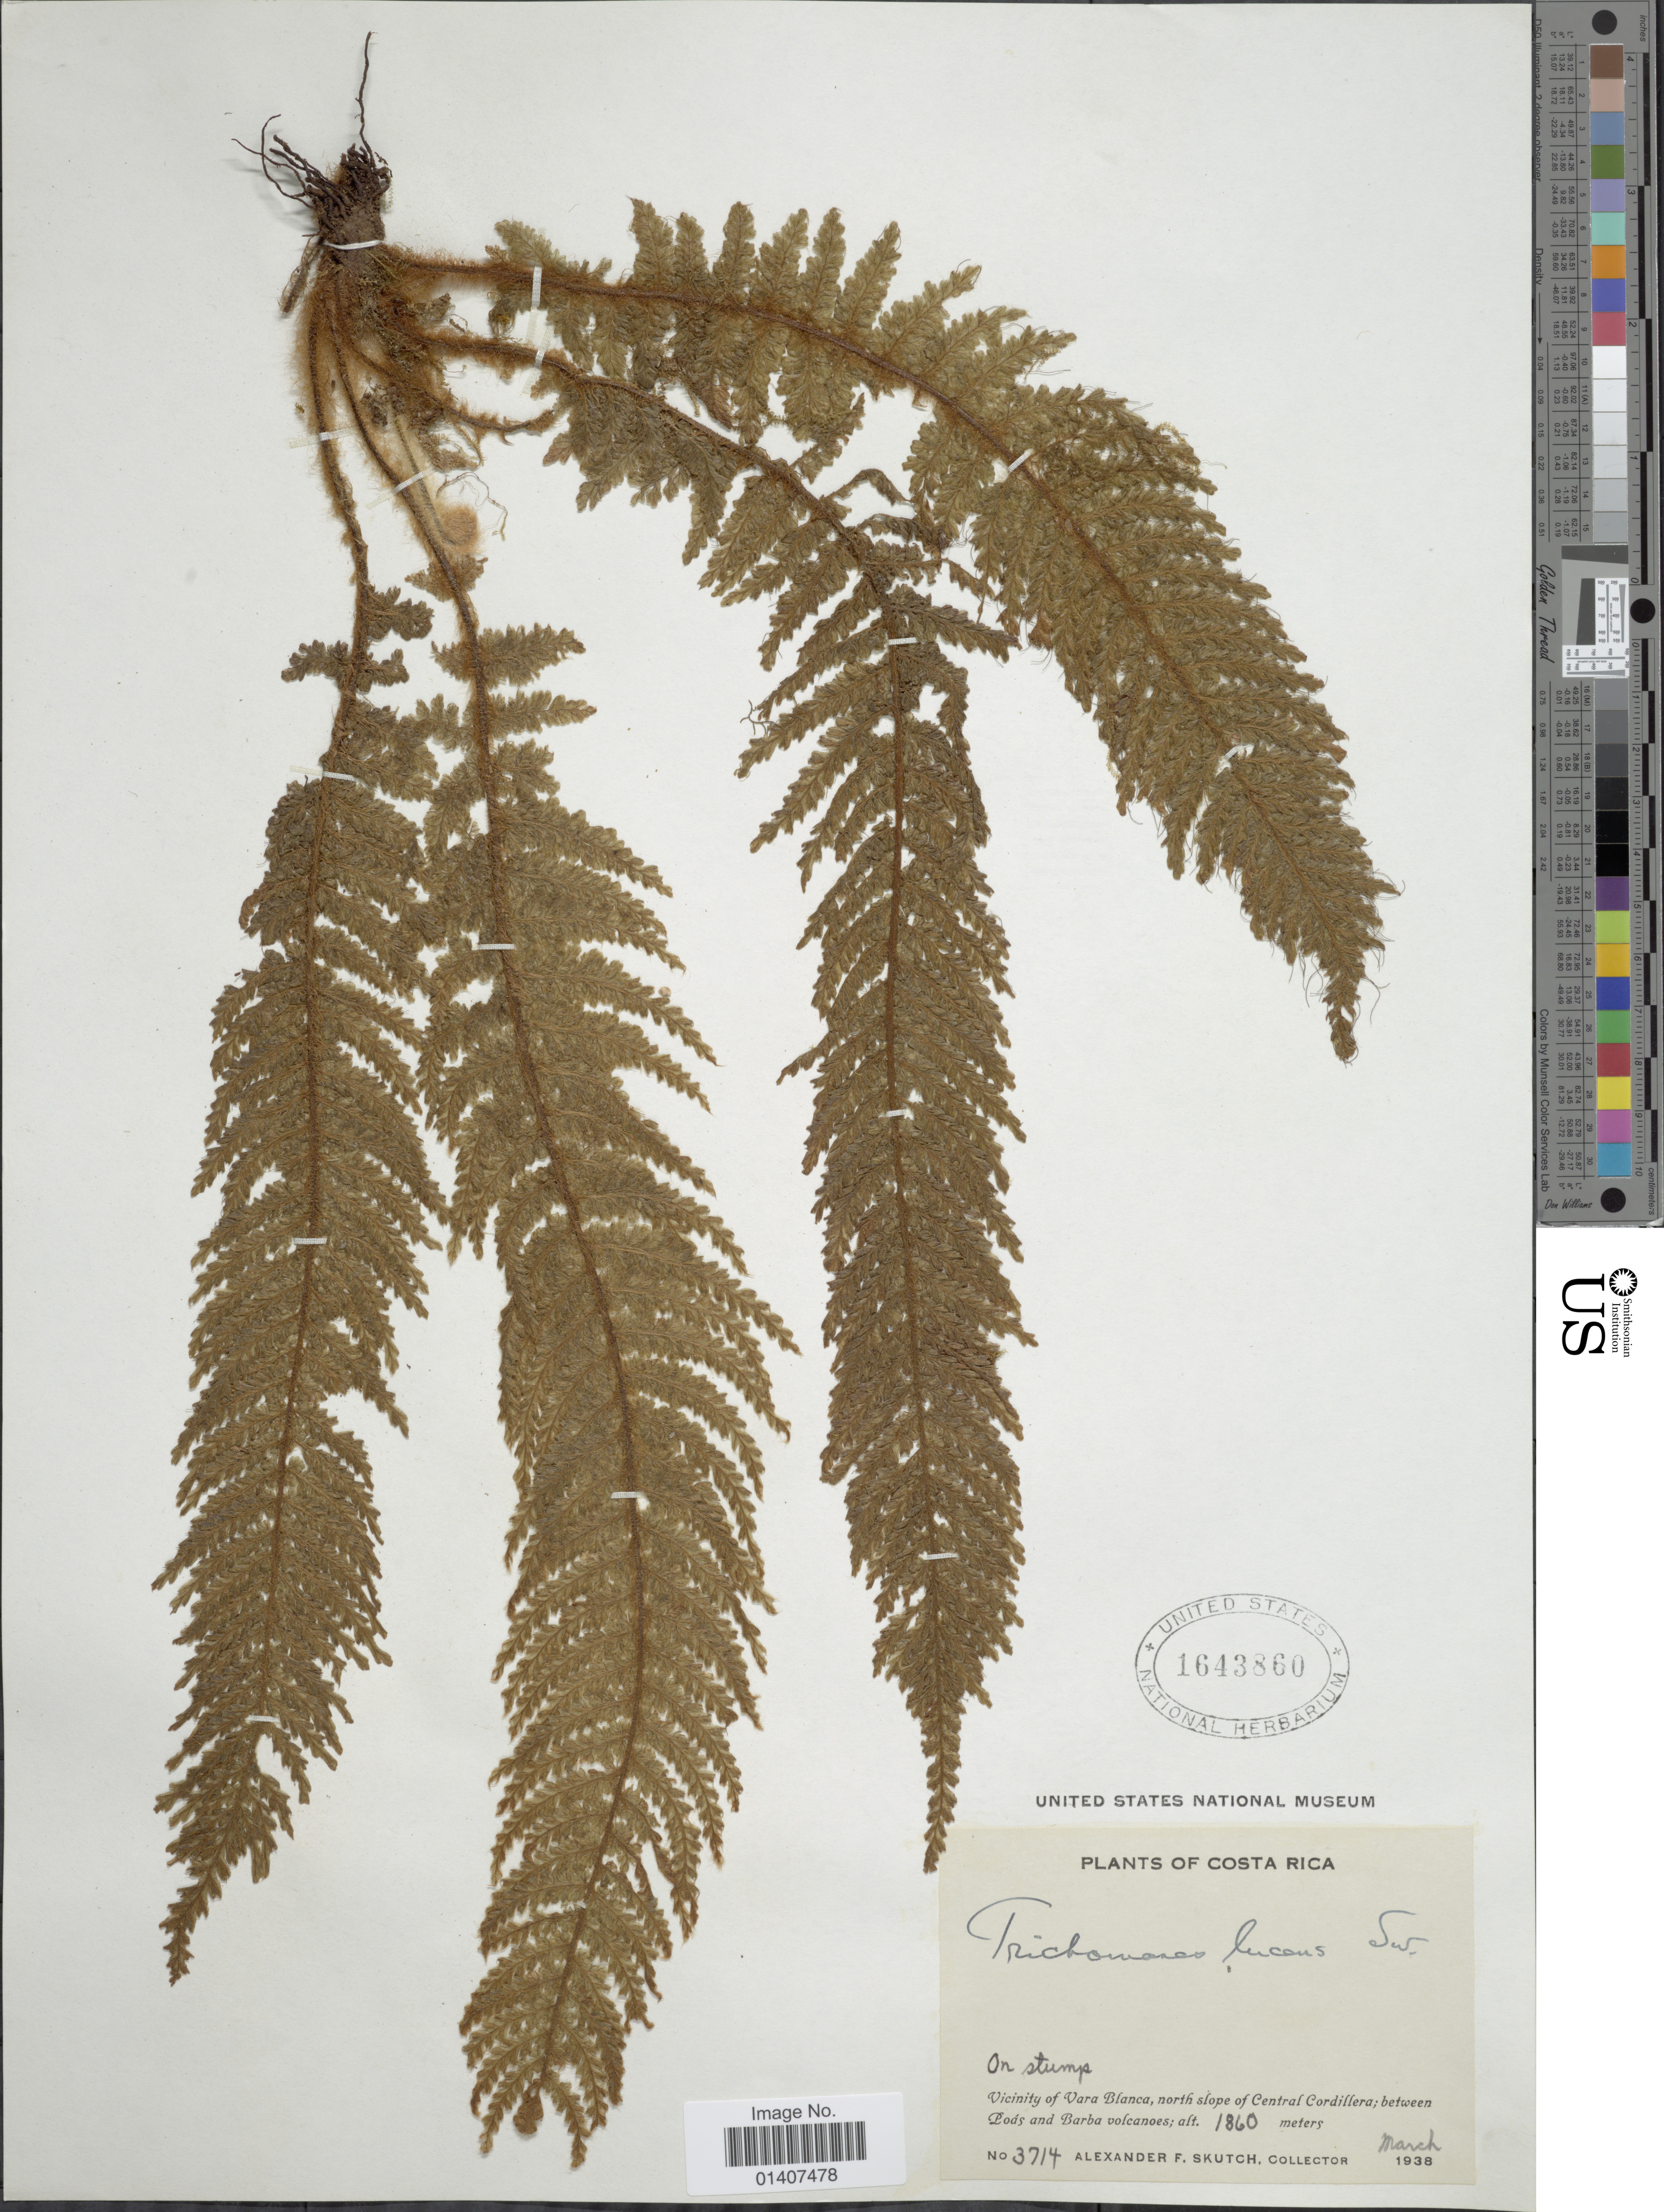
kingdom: Plantae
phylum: Tracheophyta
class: Polypodiopsida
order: Hymenophyllales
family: Hymenophyllaceae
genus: Trichomanes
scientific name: Trichomanes lucens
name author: Sw.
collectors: A. F. Skutch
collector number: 3714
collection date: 1938-03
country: Costa Rica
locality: Vicinity of Vara Blanca, north slope of Central Cordillera: between Pods and Barba volcanoes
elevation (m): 1860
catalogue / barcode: US 1643860